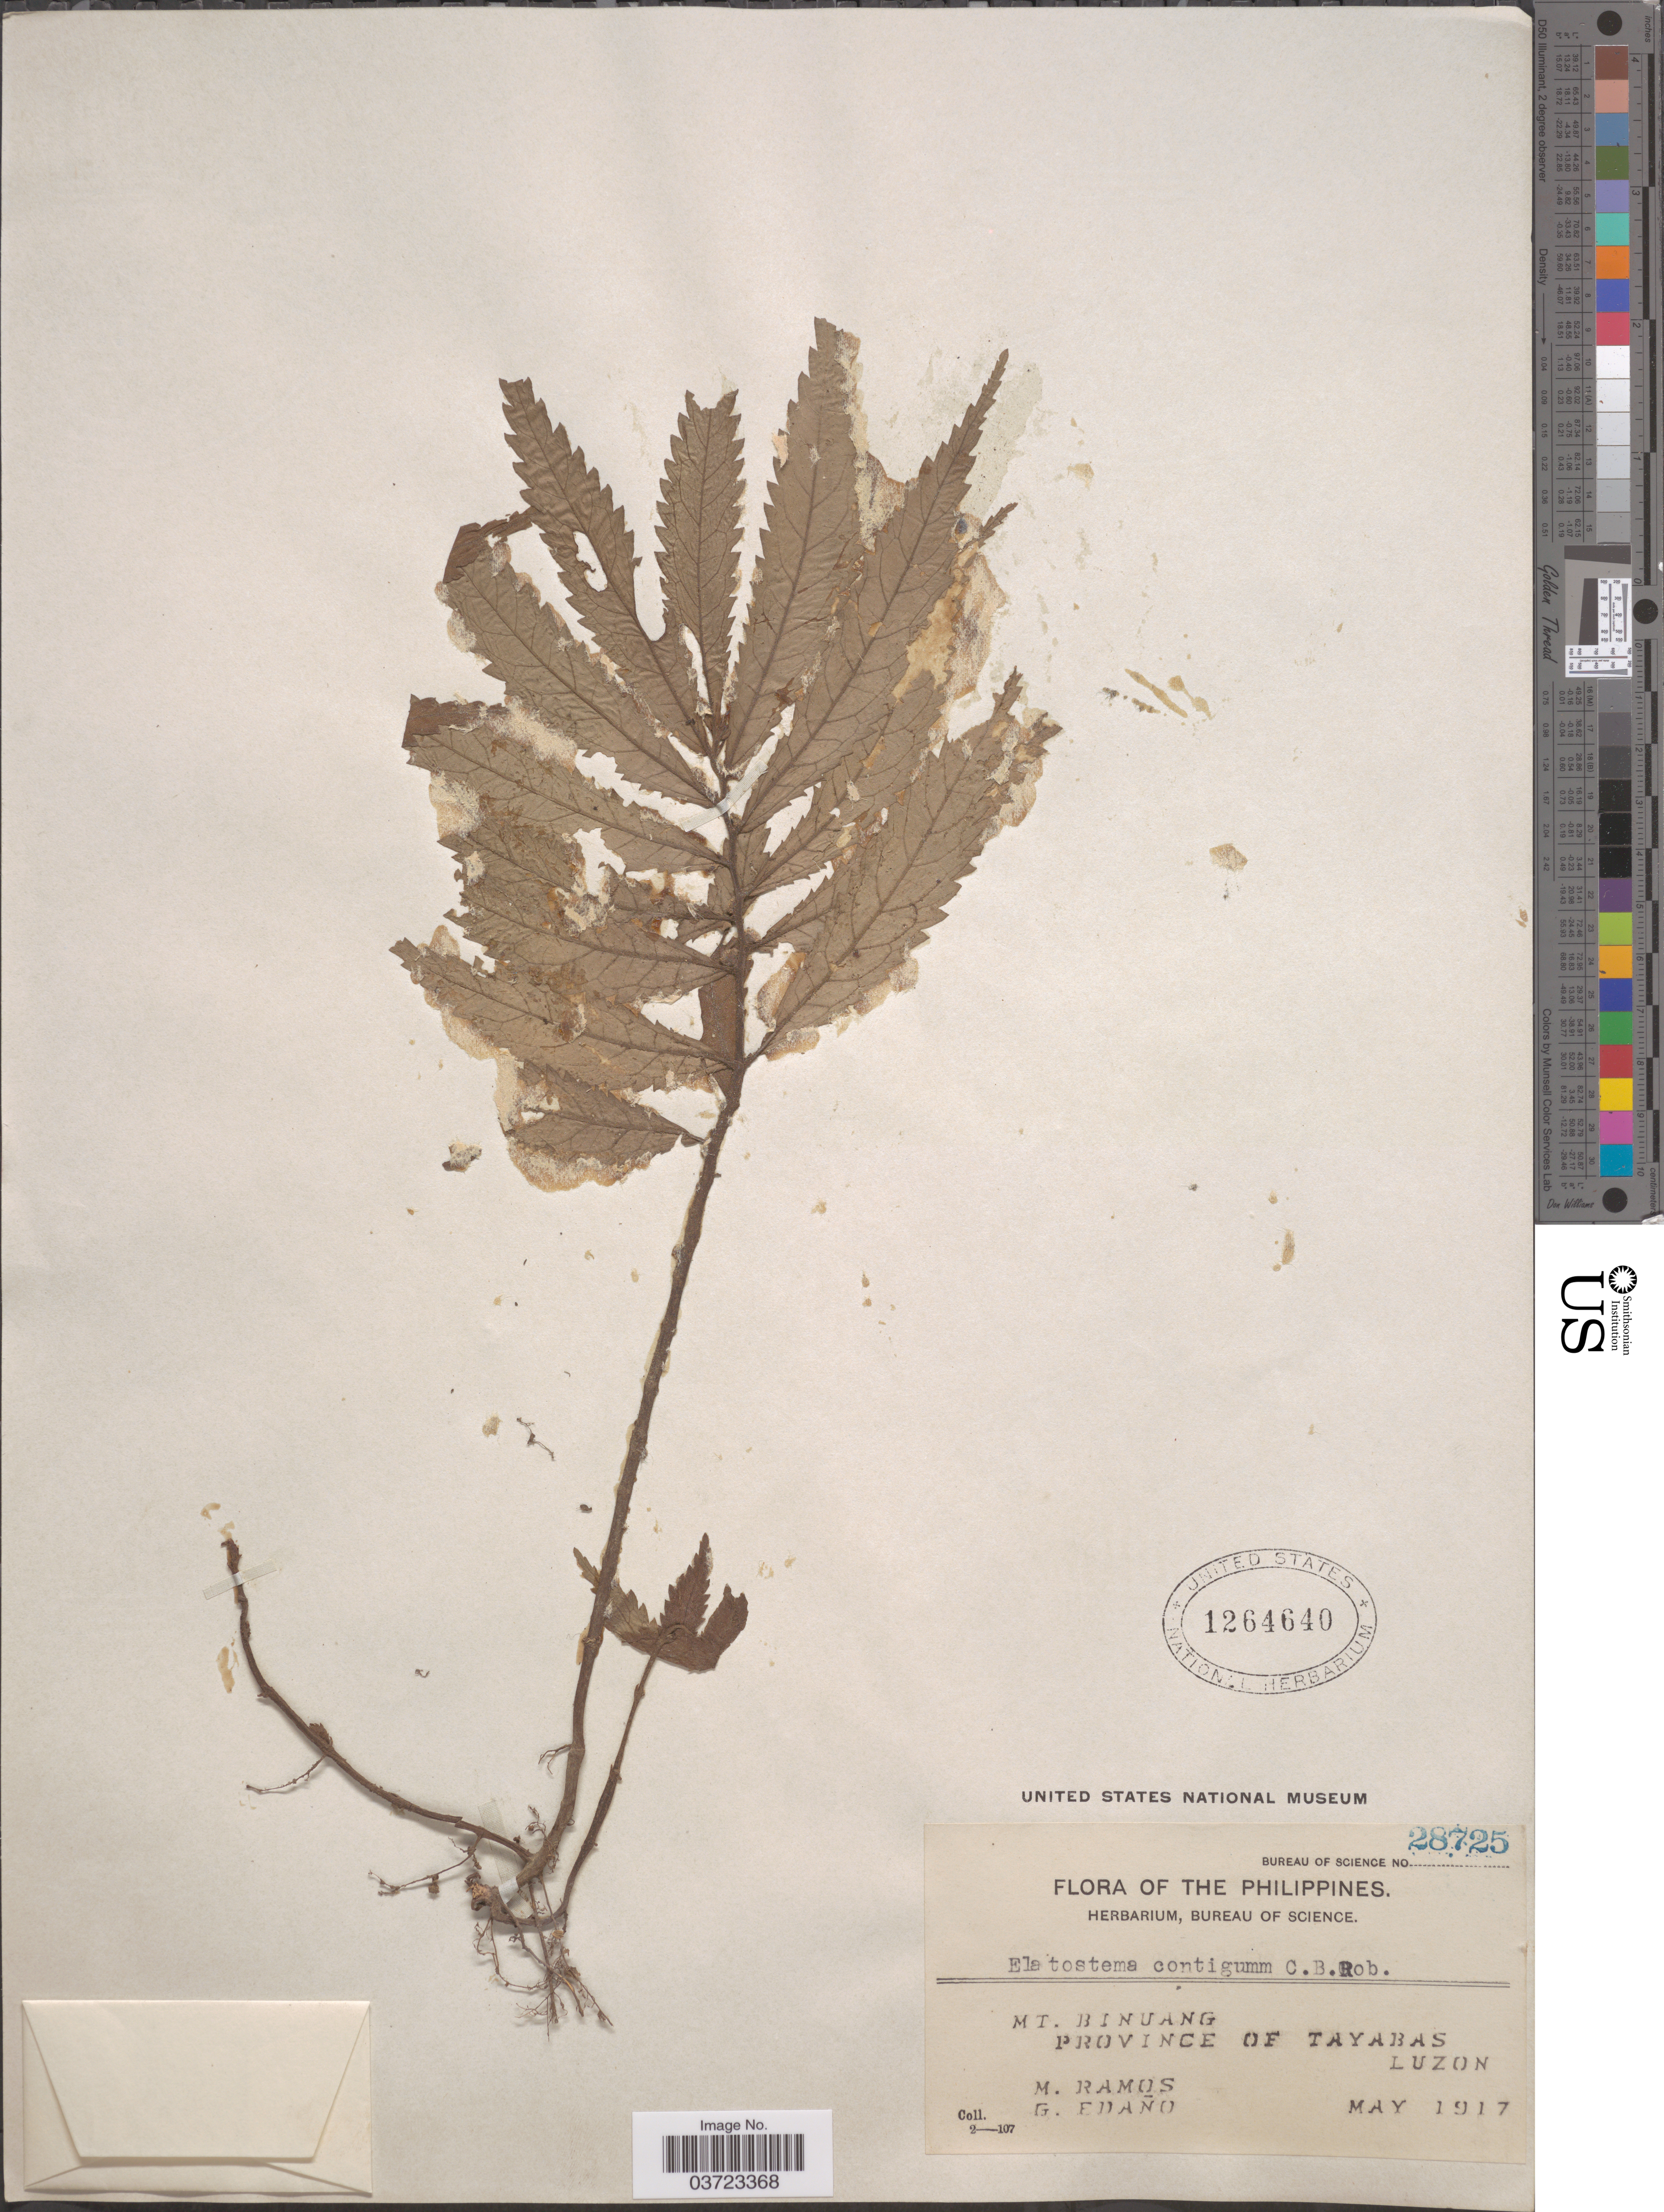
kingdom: Plantae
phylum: Tracheophyta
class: Magnoliopsida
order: Rosales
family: Urticaceae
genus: Elatostema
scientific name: Elatostema contiguum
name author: C.B. Rob.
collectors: M. Ramos & G. Edaño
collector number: Bureau of Science 28725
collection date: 1917-05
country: Philippines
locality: Mt. Binuang. Province of Tayabas. Luzon.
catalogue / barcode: US 1264640